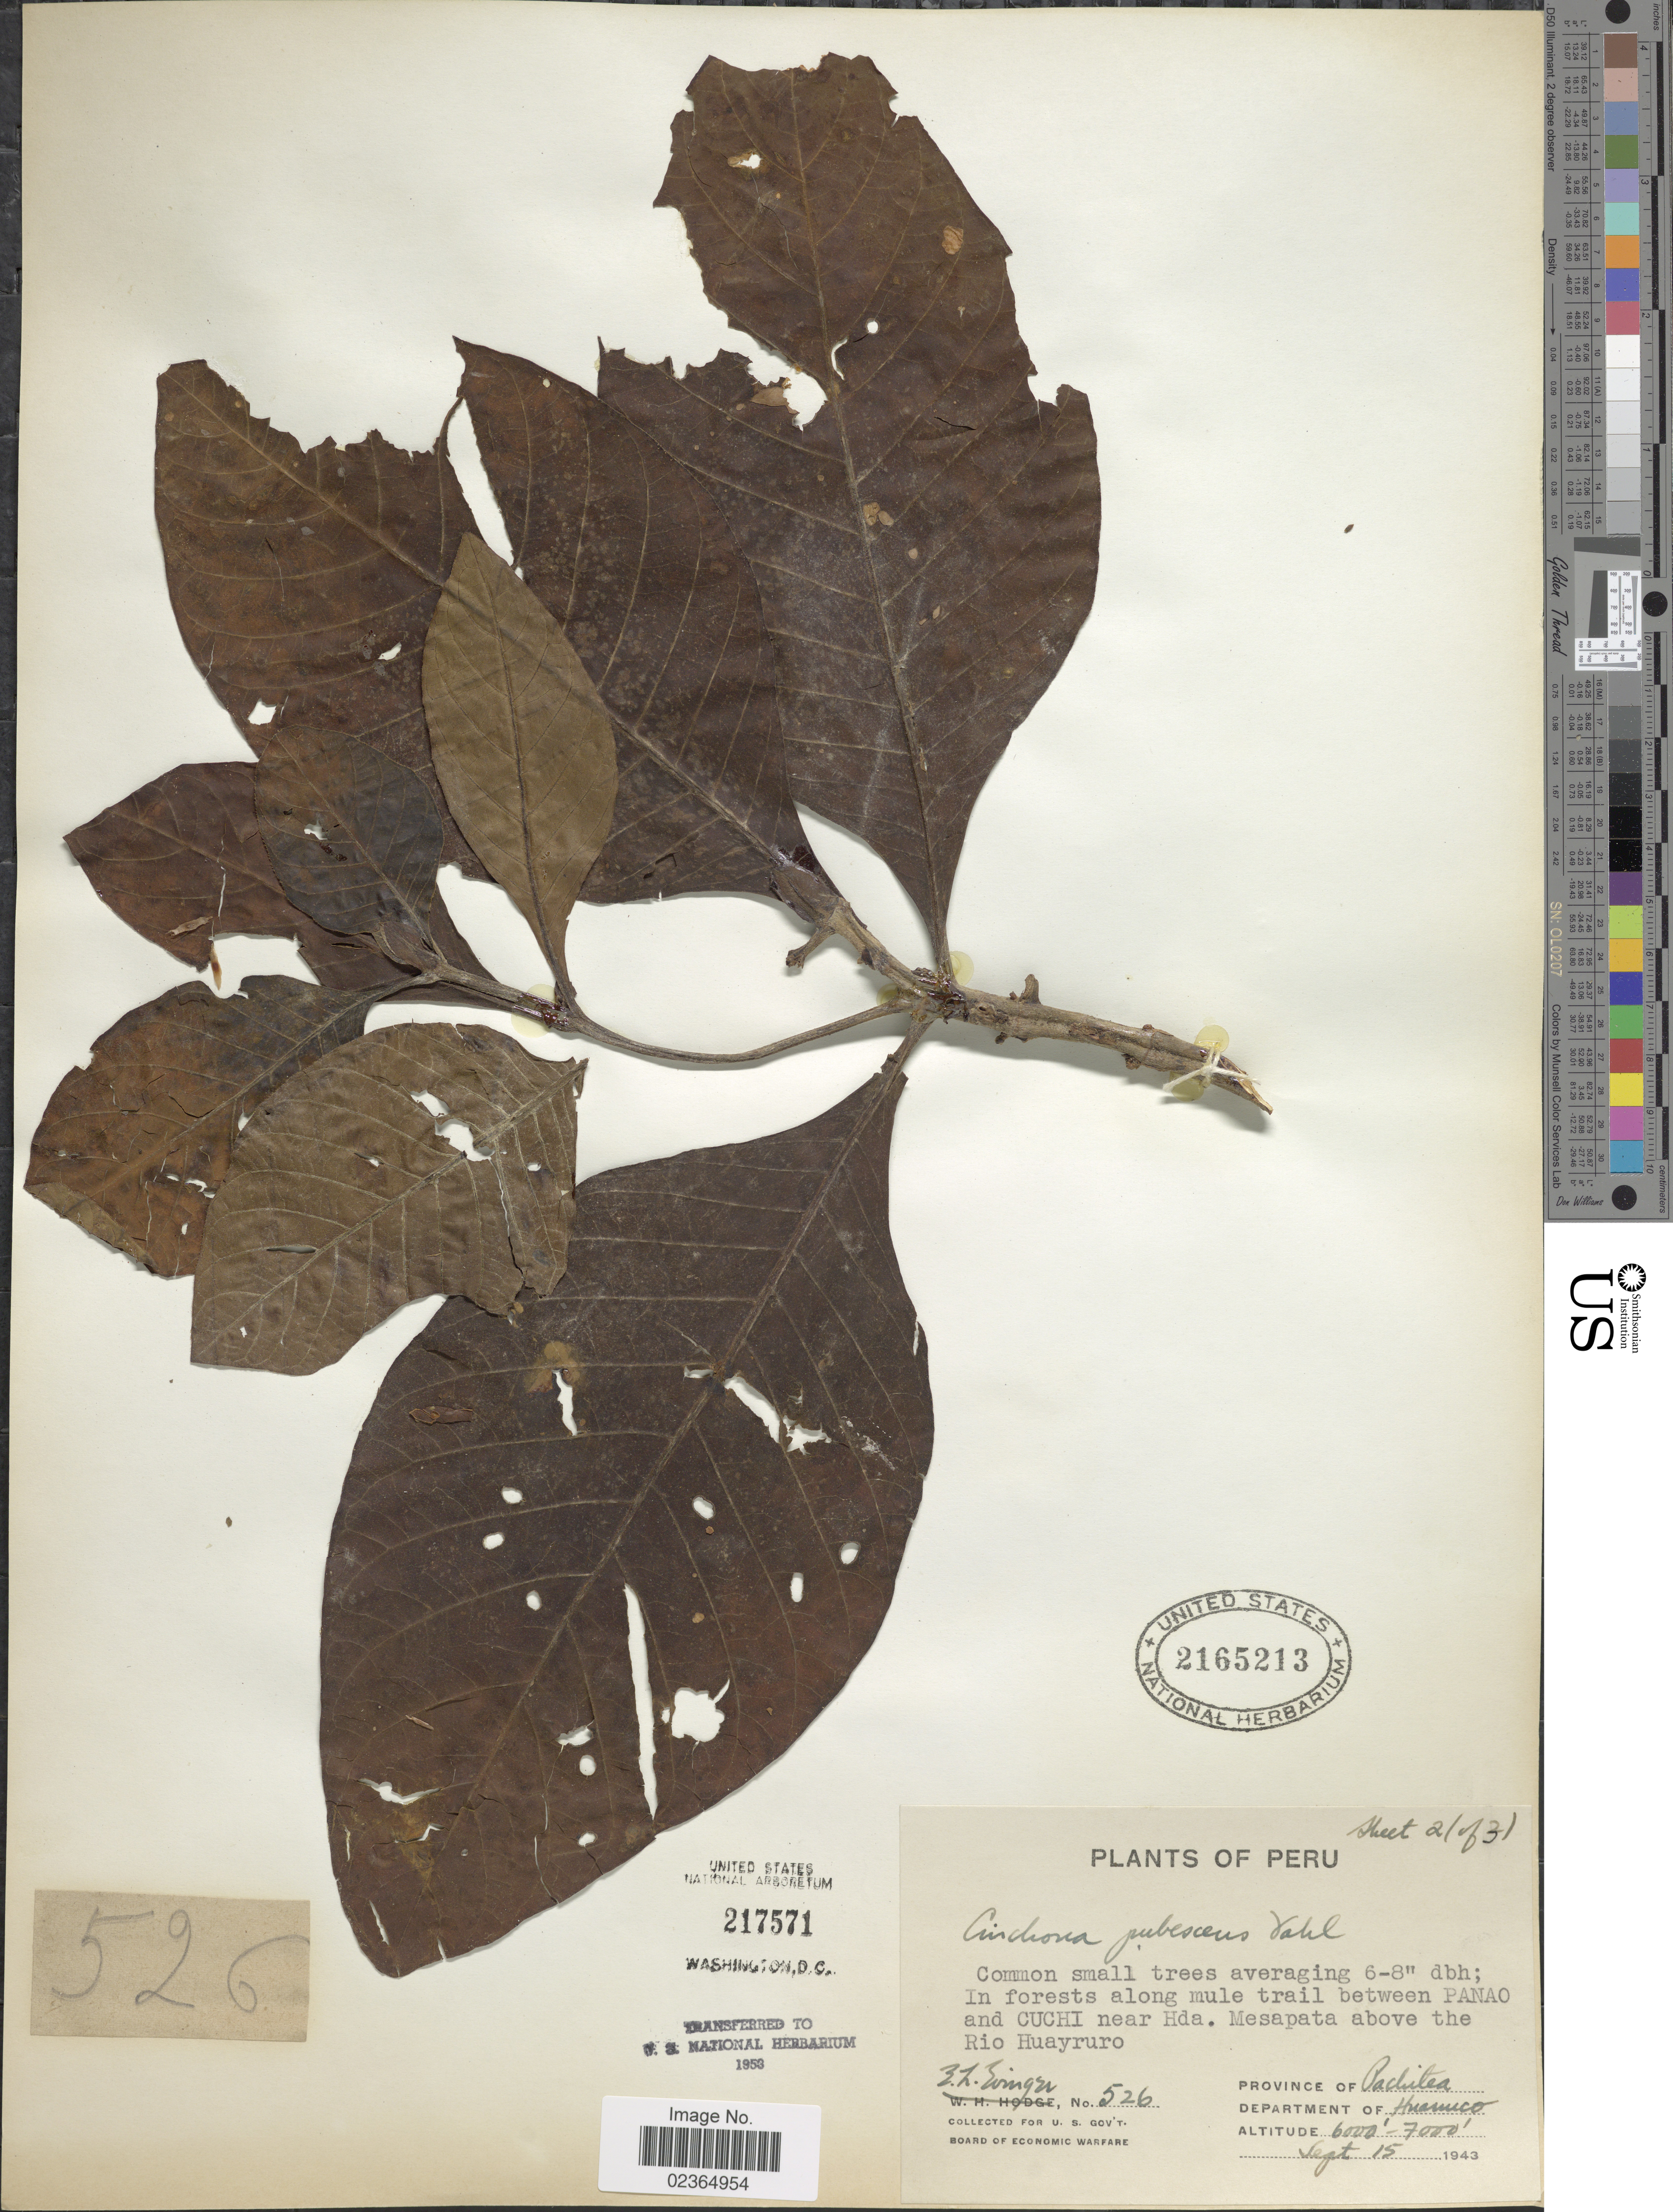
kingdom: Plantae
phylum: Tracheophyta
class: Magnoliopsida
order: Gentianales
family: Rubiaceae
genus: Cinchona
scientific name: Cinchona pubescens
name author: Vahl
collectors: E. Evinger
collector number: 526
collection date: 1943-09-15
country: Peru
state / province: Huánuco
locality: Along mule trail between Panao and Cuchi near Hda. Mesapata above the Rio Huayruro. Province of Pachitea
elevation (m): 1829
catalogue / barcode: US 2165213